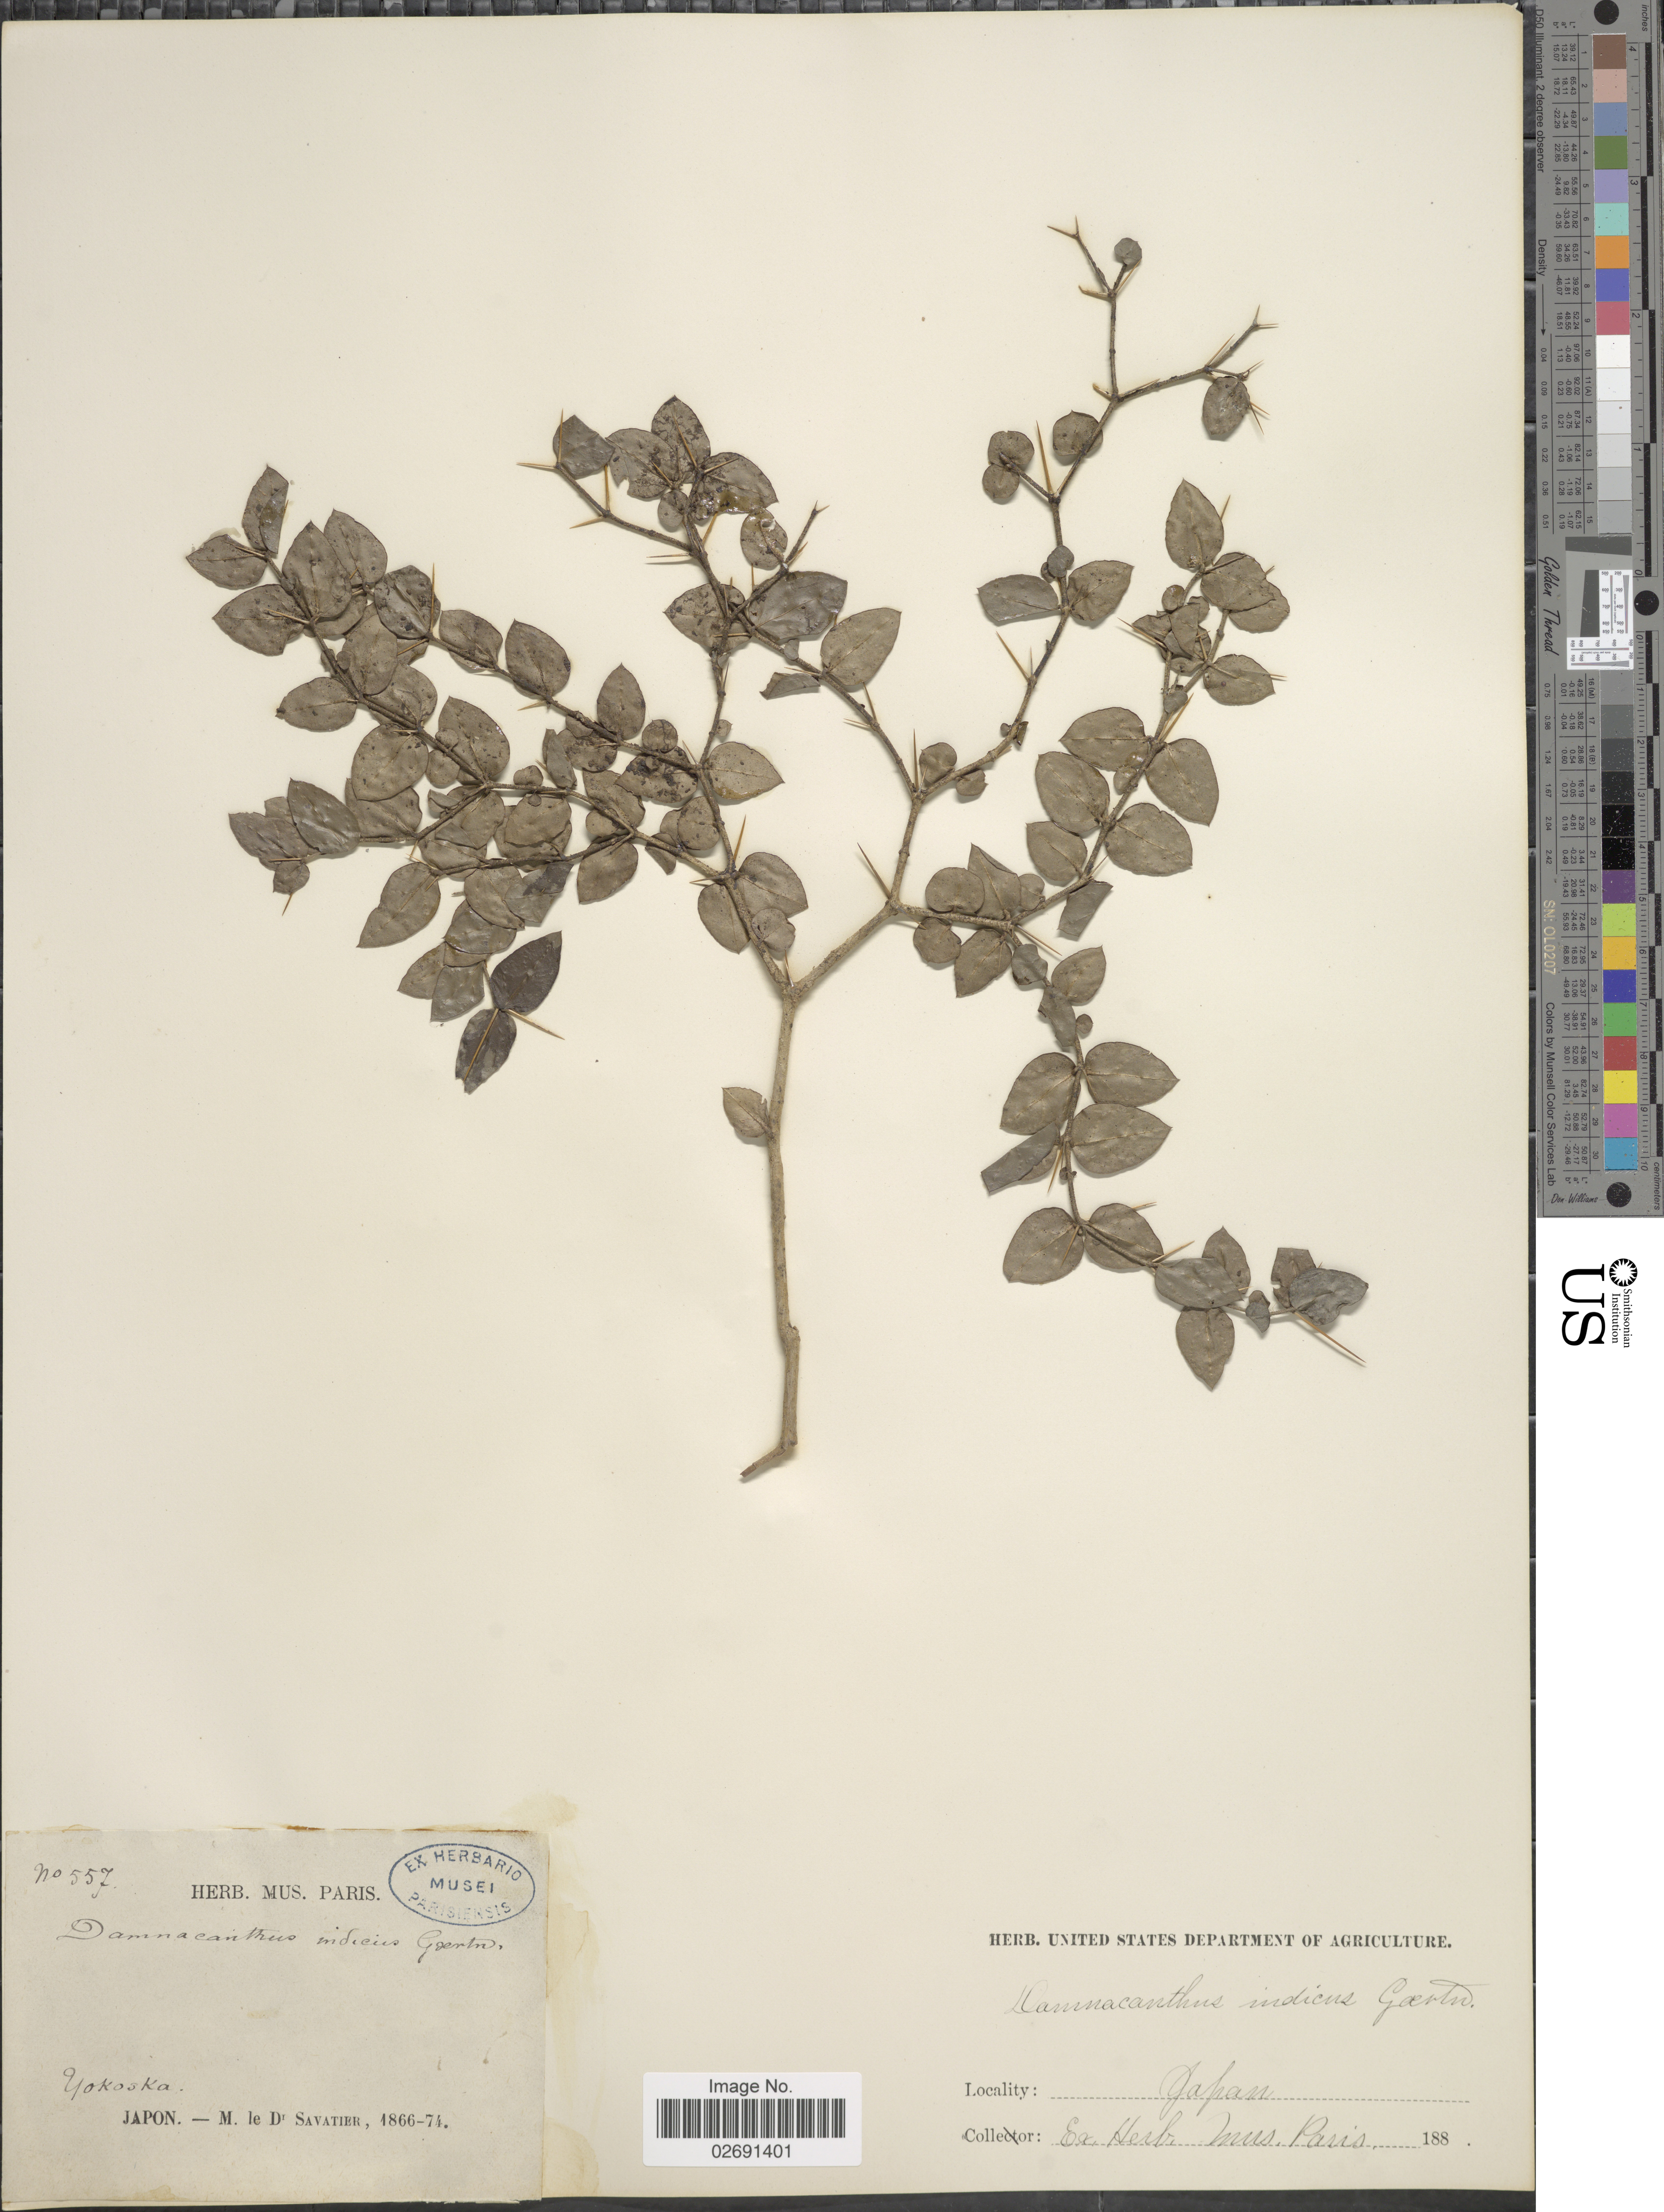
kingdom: Plantae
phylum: Tracheophyta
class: Magnoliopsida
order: Gentianales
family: Rubiaceae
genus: Damnacanthus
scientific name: Damnacanthus indicus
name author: L. f.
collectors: M. Savatier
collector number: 557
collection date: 1866/1874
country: Japan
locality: Yokoska